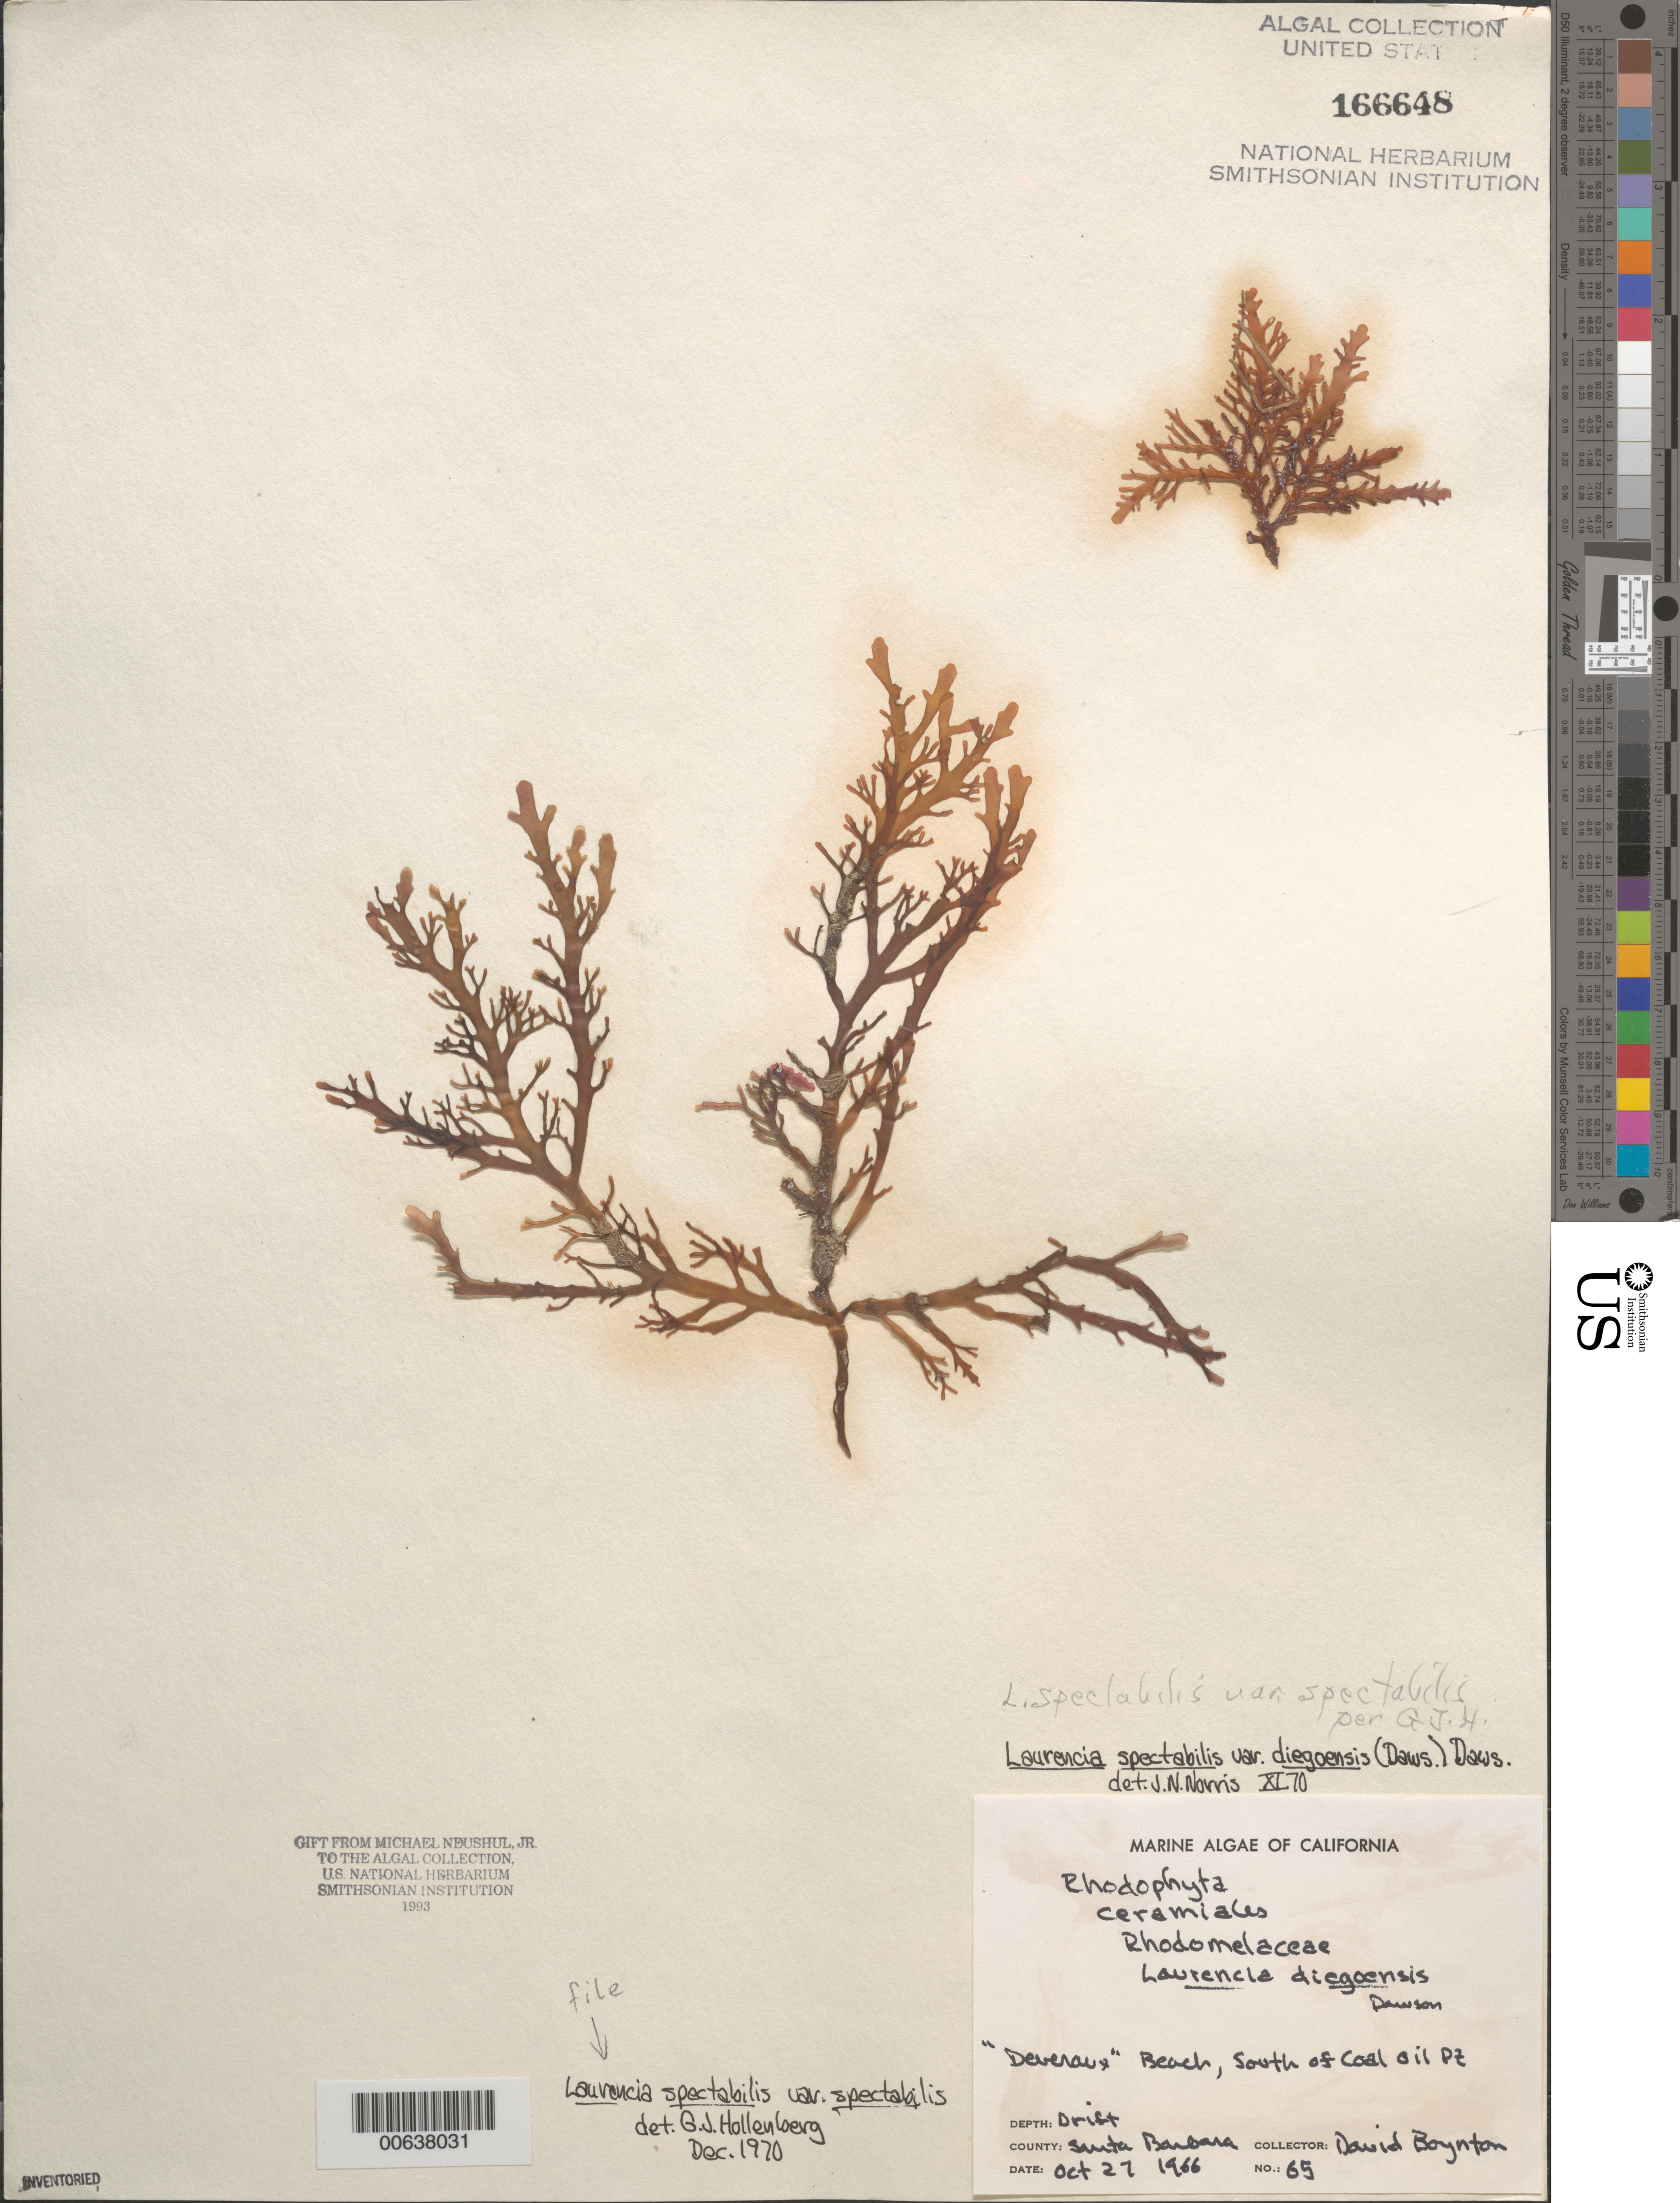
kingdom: Plantae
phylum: Rhodophyta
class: Florideophyceae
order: Ceramiales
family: Rhodomelaceae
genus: Osmundea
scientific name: Osmundea spectabilis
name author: (Postels & Rupr.) K.W. Nam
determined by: Algae name updating Project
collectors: D. Boynton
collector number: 65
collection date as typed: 27 Oct 1966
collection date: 1966-10-27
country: United States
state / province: California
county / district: Santa Barbara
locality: Deveraux Beach, south of Coal Oil Point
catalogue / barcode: US 166648